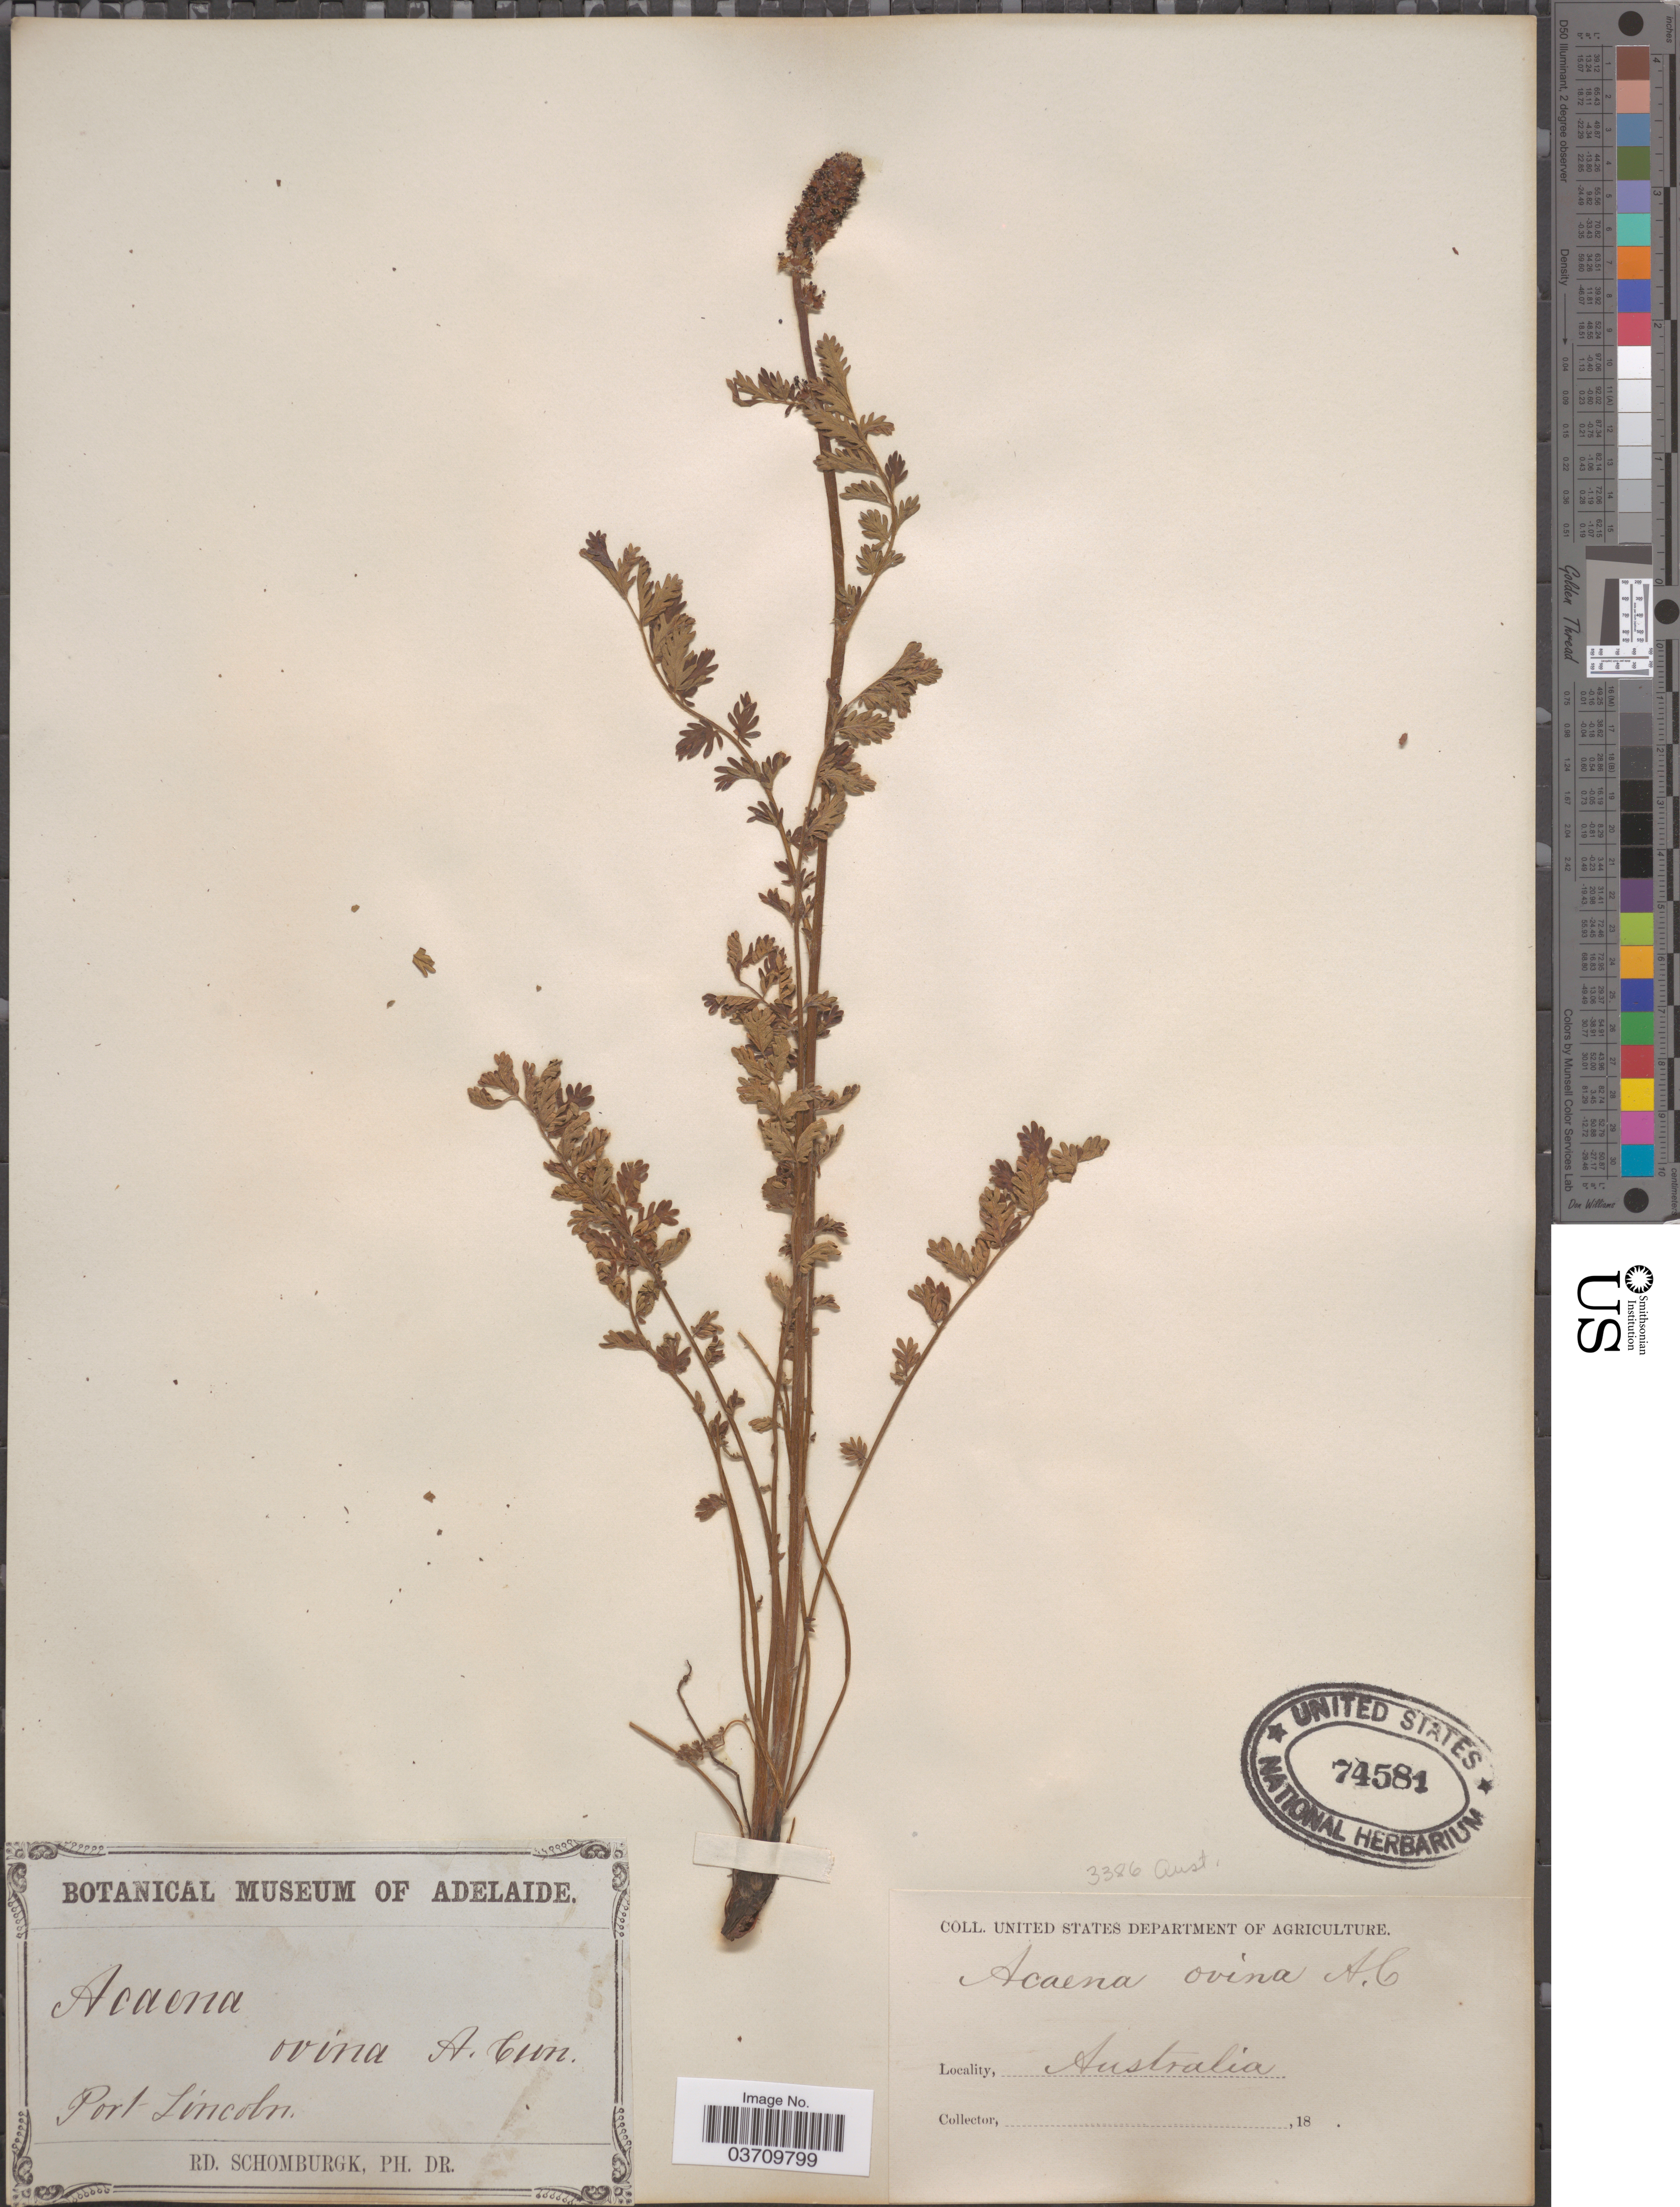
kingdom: Plantae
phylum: Tracheophyta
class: Magnoliopsida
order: Rosales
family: Rosaceae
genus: Acaena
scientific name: Acaena ovina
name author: A. Cunn.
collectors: M. R. Schomburgk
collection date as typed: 18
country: Australia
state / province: South Australia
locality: Port Lincoln.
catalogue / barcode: US 74581